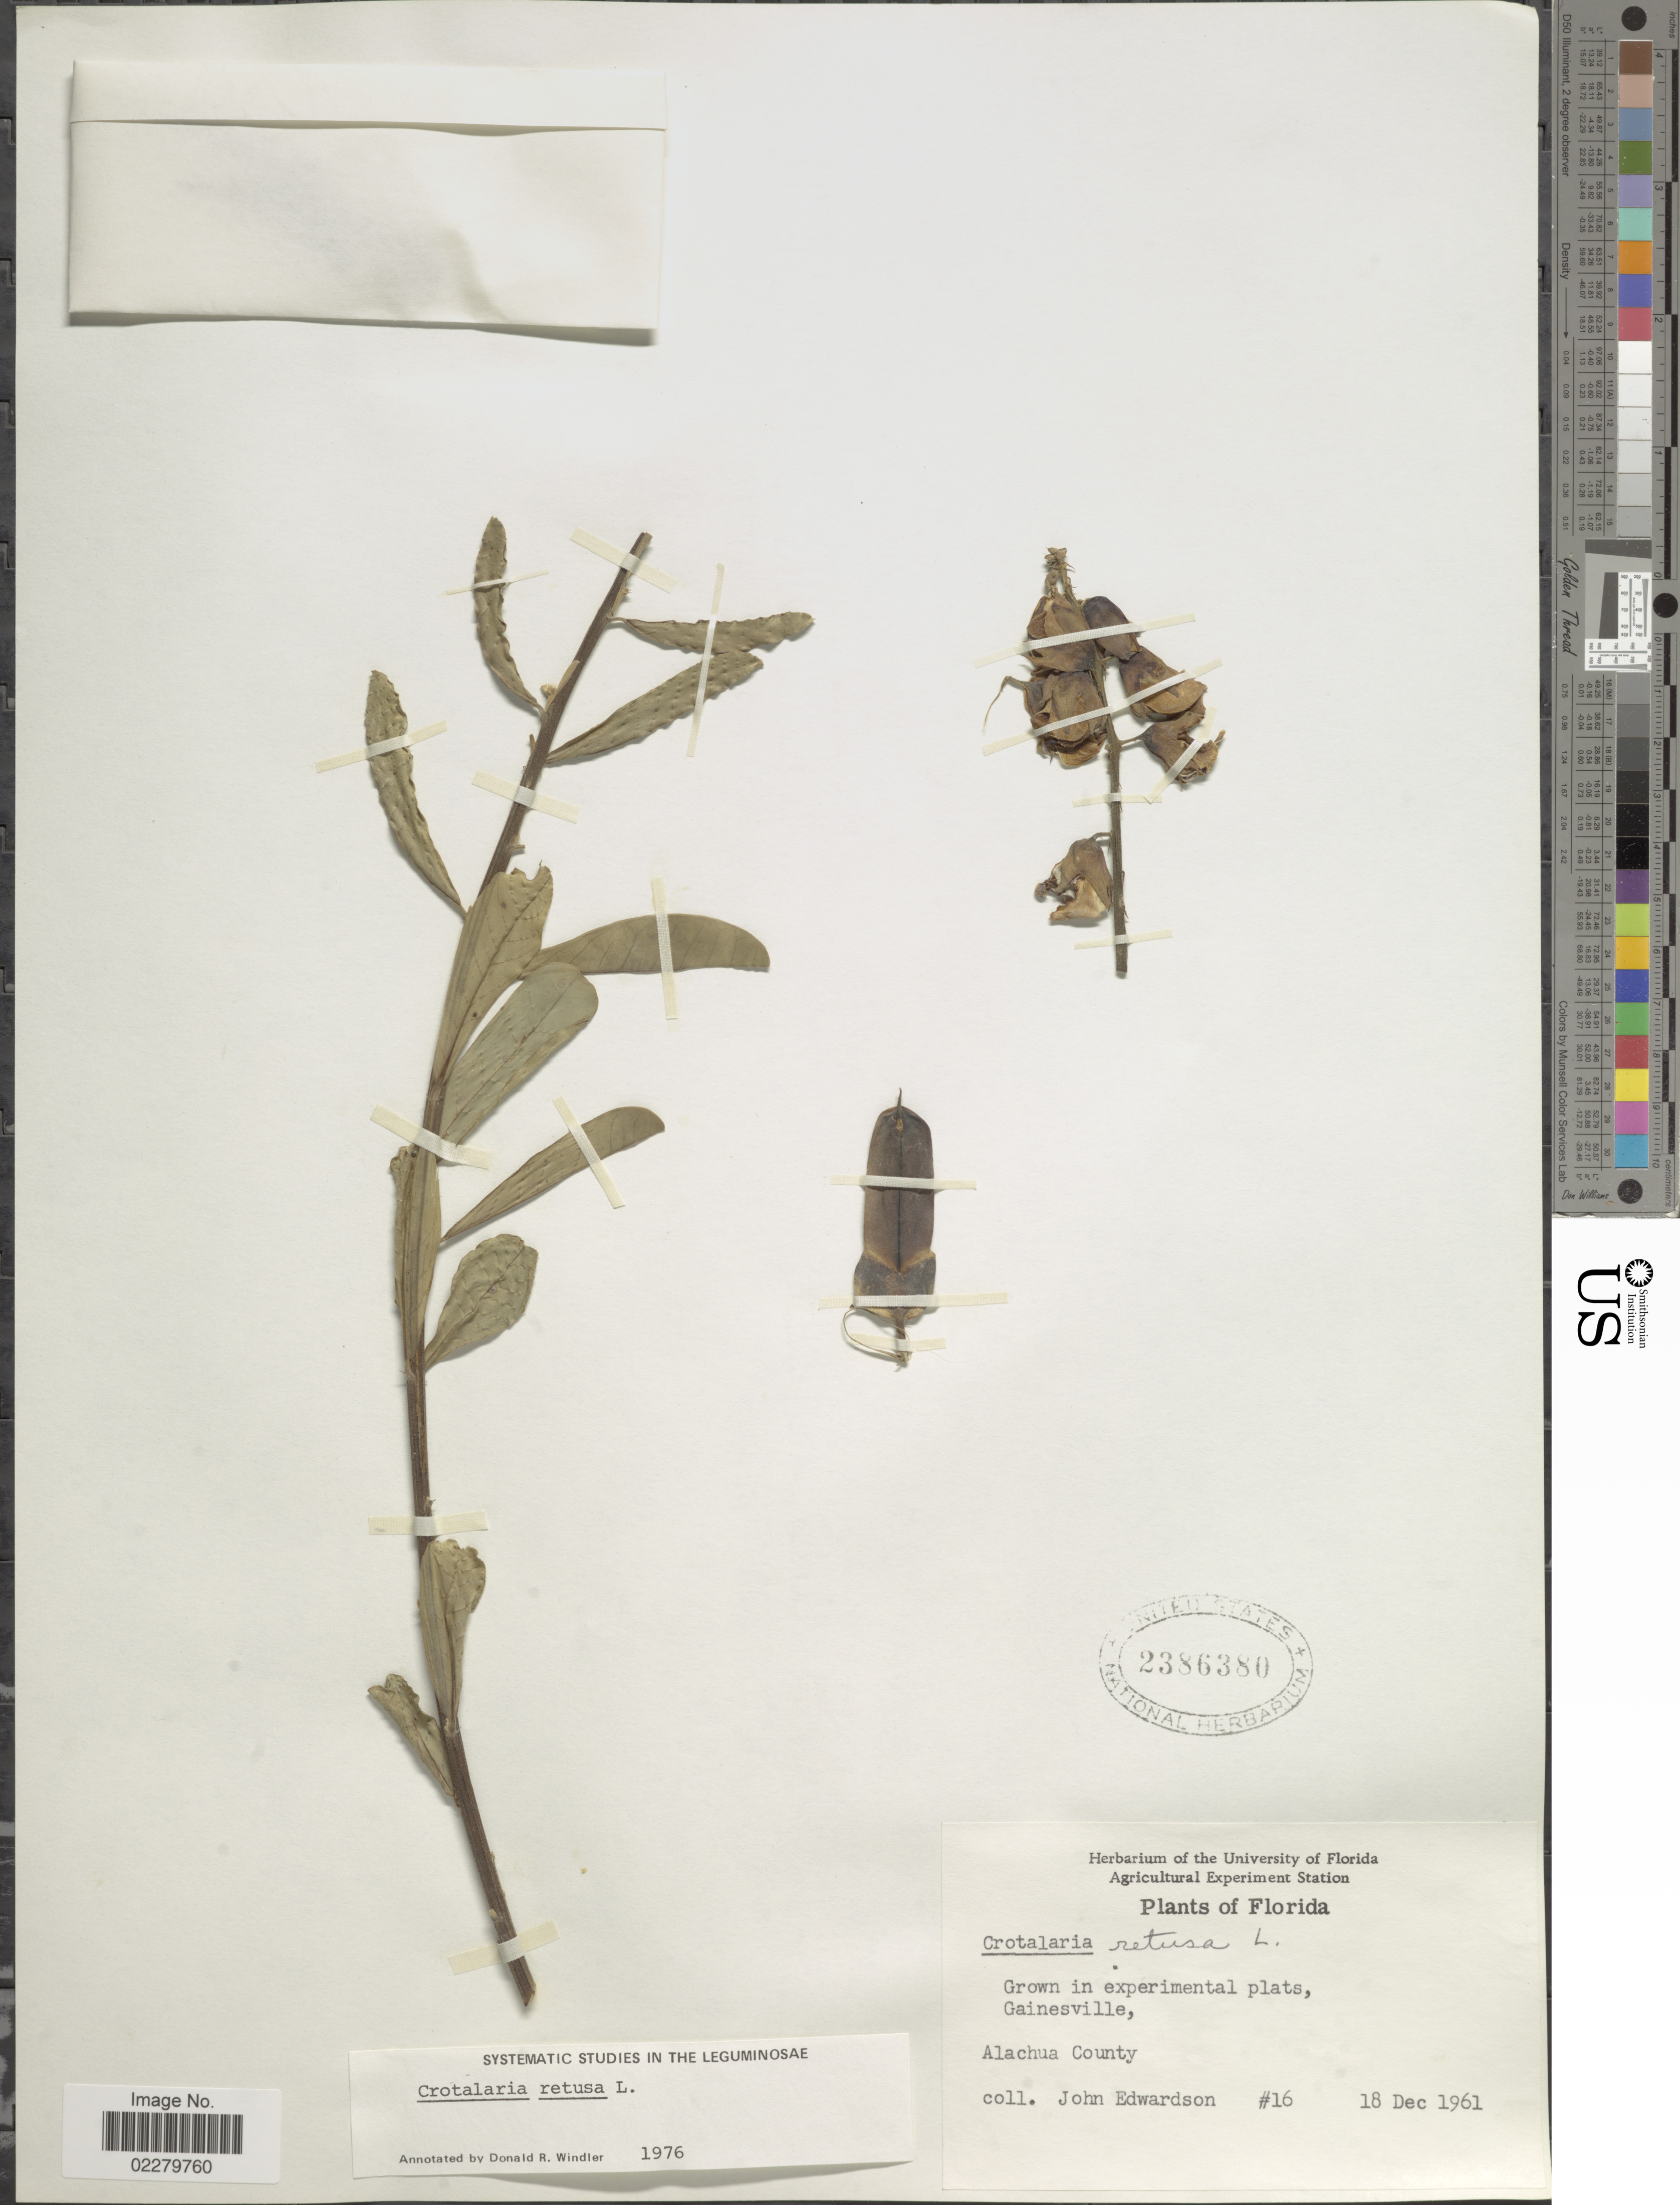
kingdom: Plantae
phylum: Tracheophyta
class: Magnoliopsida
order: Fabales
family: Fabaceae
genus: Crotalaria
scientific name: Crotalaria retusa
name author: L.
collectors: J. Edwardson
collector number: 16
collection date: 1961-12-18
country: United States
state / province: Florida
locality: Gainesville, Alachua County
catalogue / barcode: US 2386380